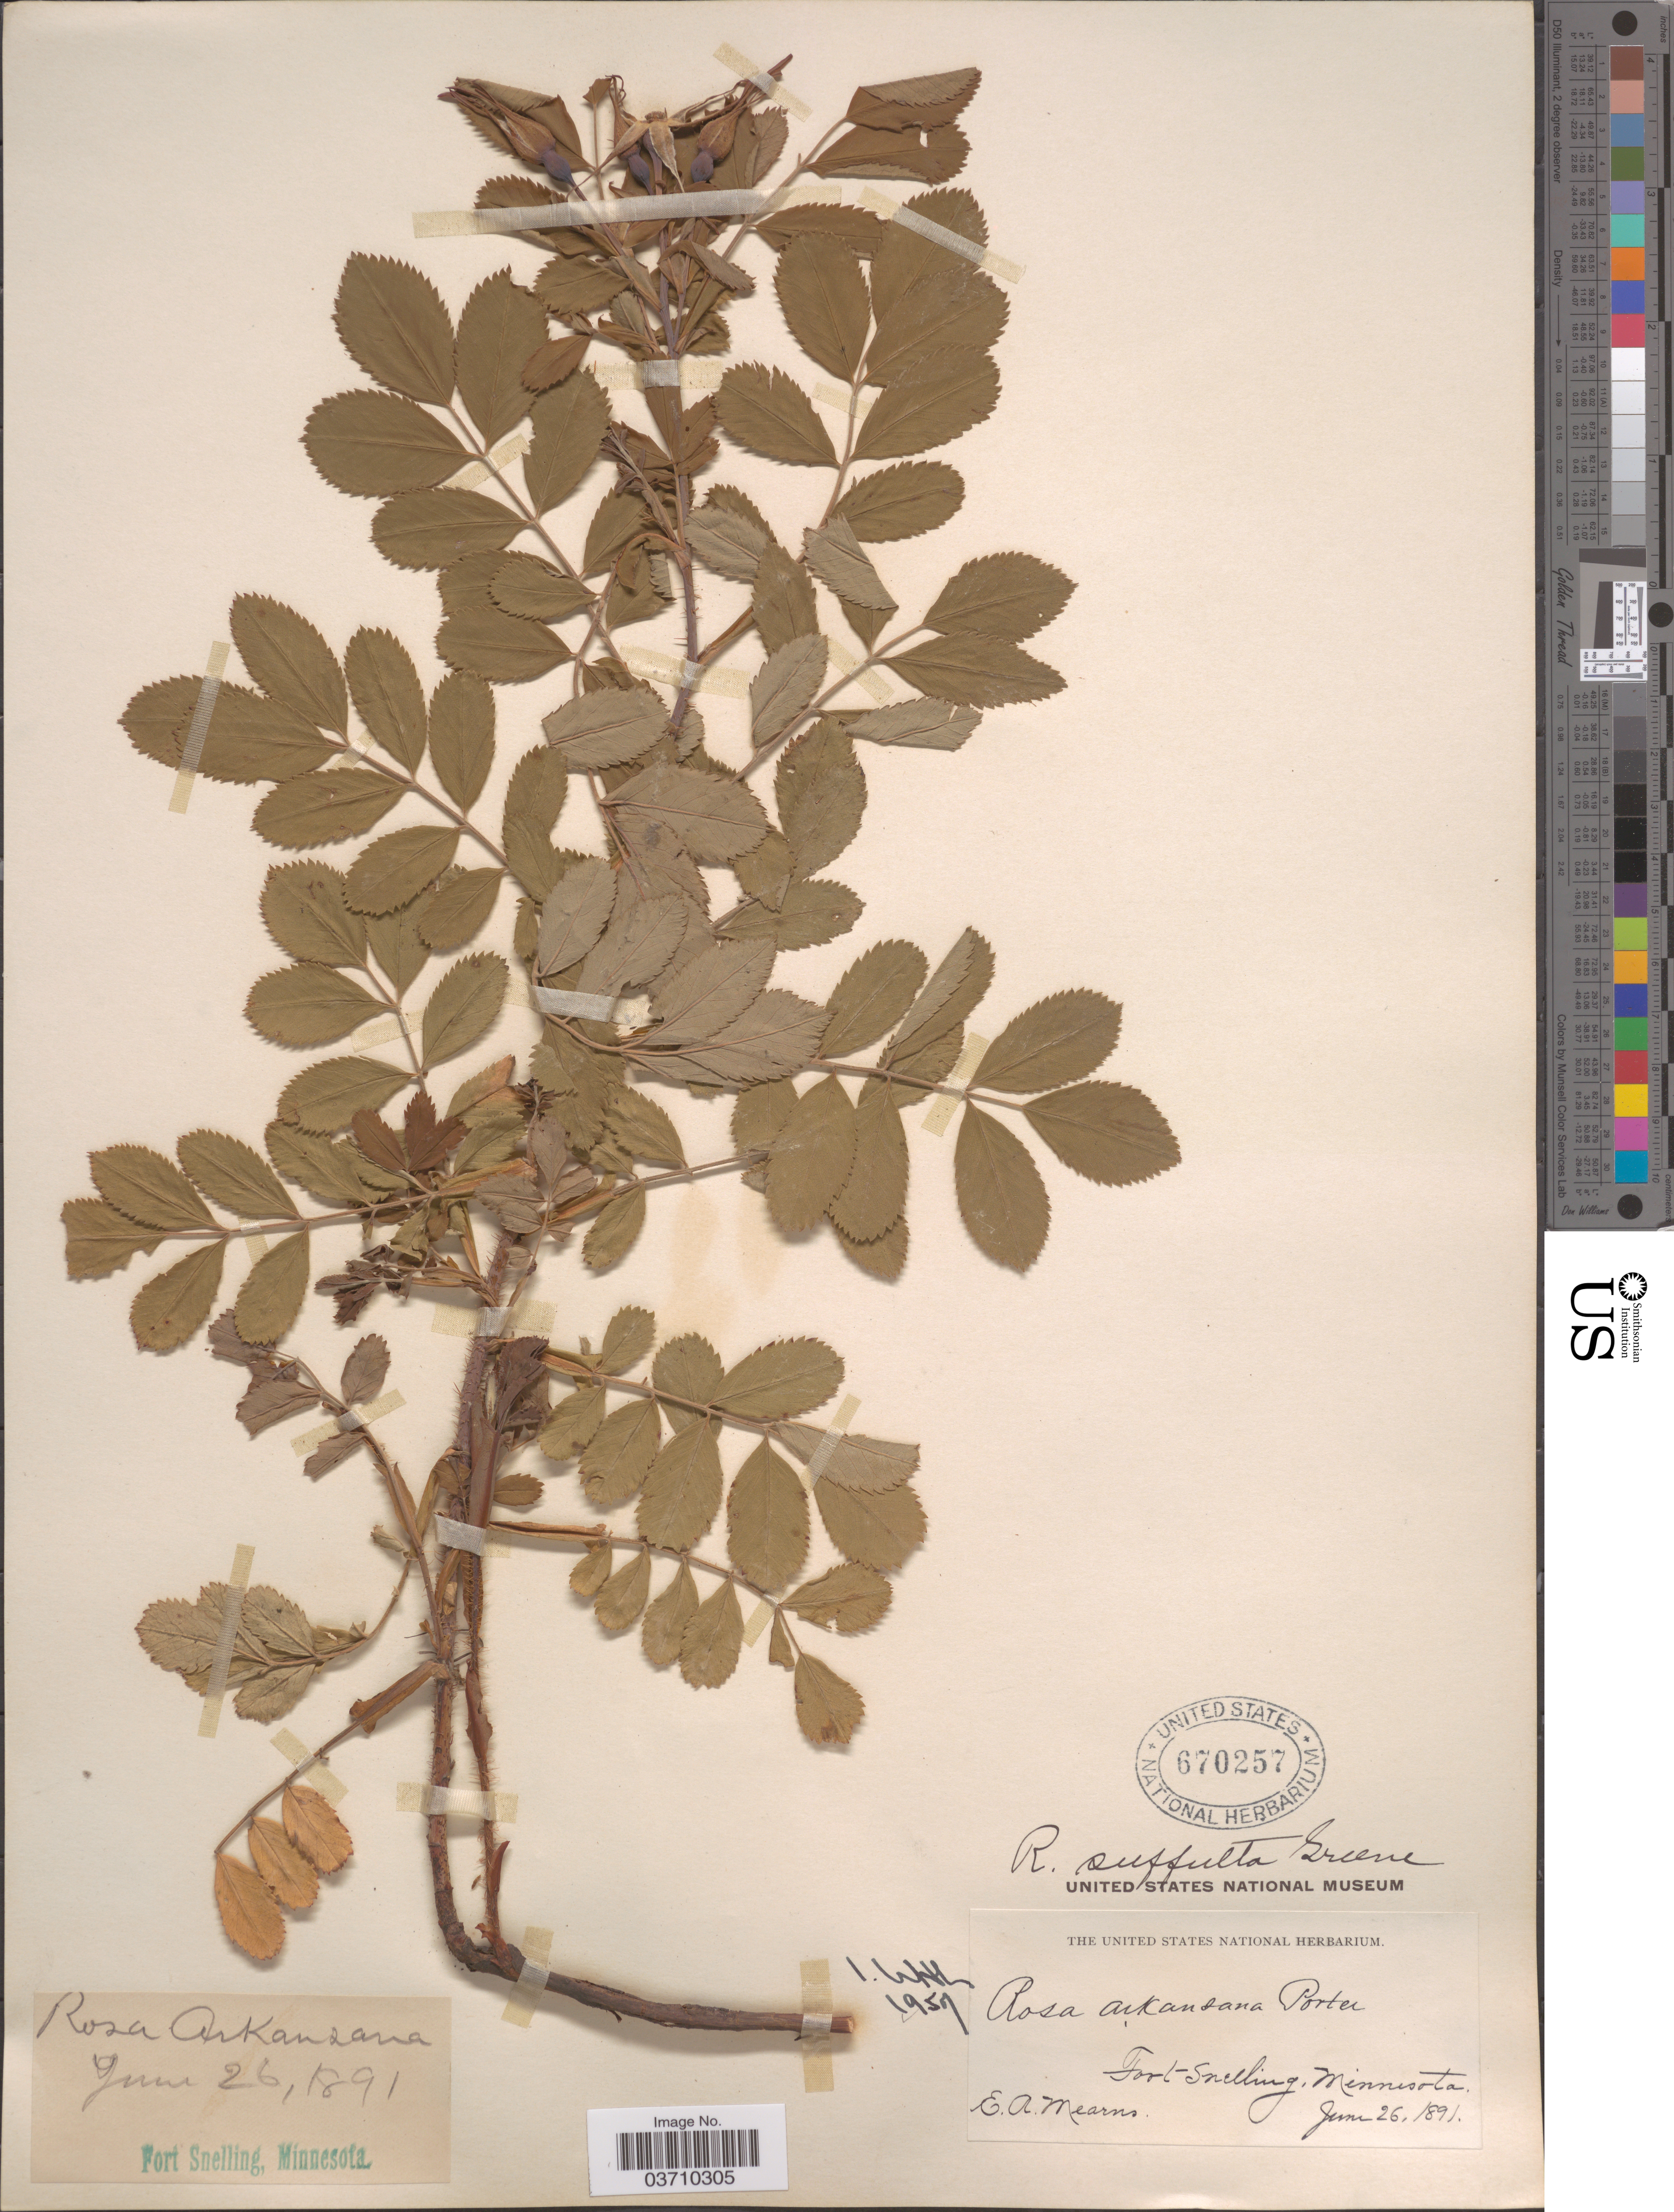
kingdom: Plantae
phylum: Tracheophyta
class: Magnoliopsida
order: Rosales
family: Rosaceae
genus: Rosa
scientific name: Rosa arkansana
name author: Porter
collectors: E. A. Mearns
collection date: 1891-06-26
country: United States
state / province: Minnesota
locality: Fort Snelling.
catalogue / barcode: US 670257